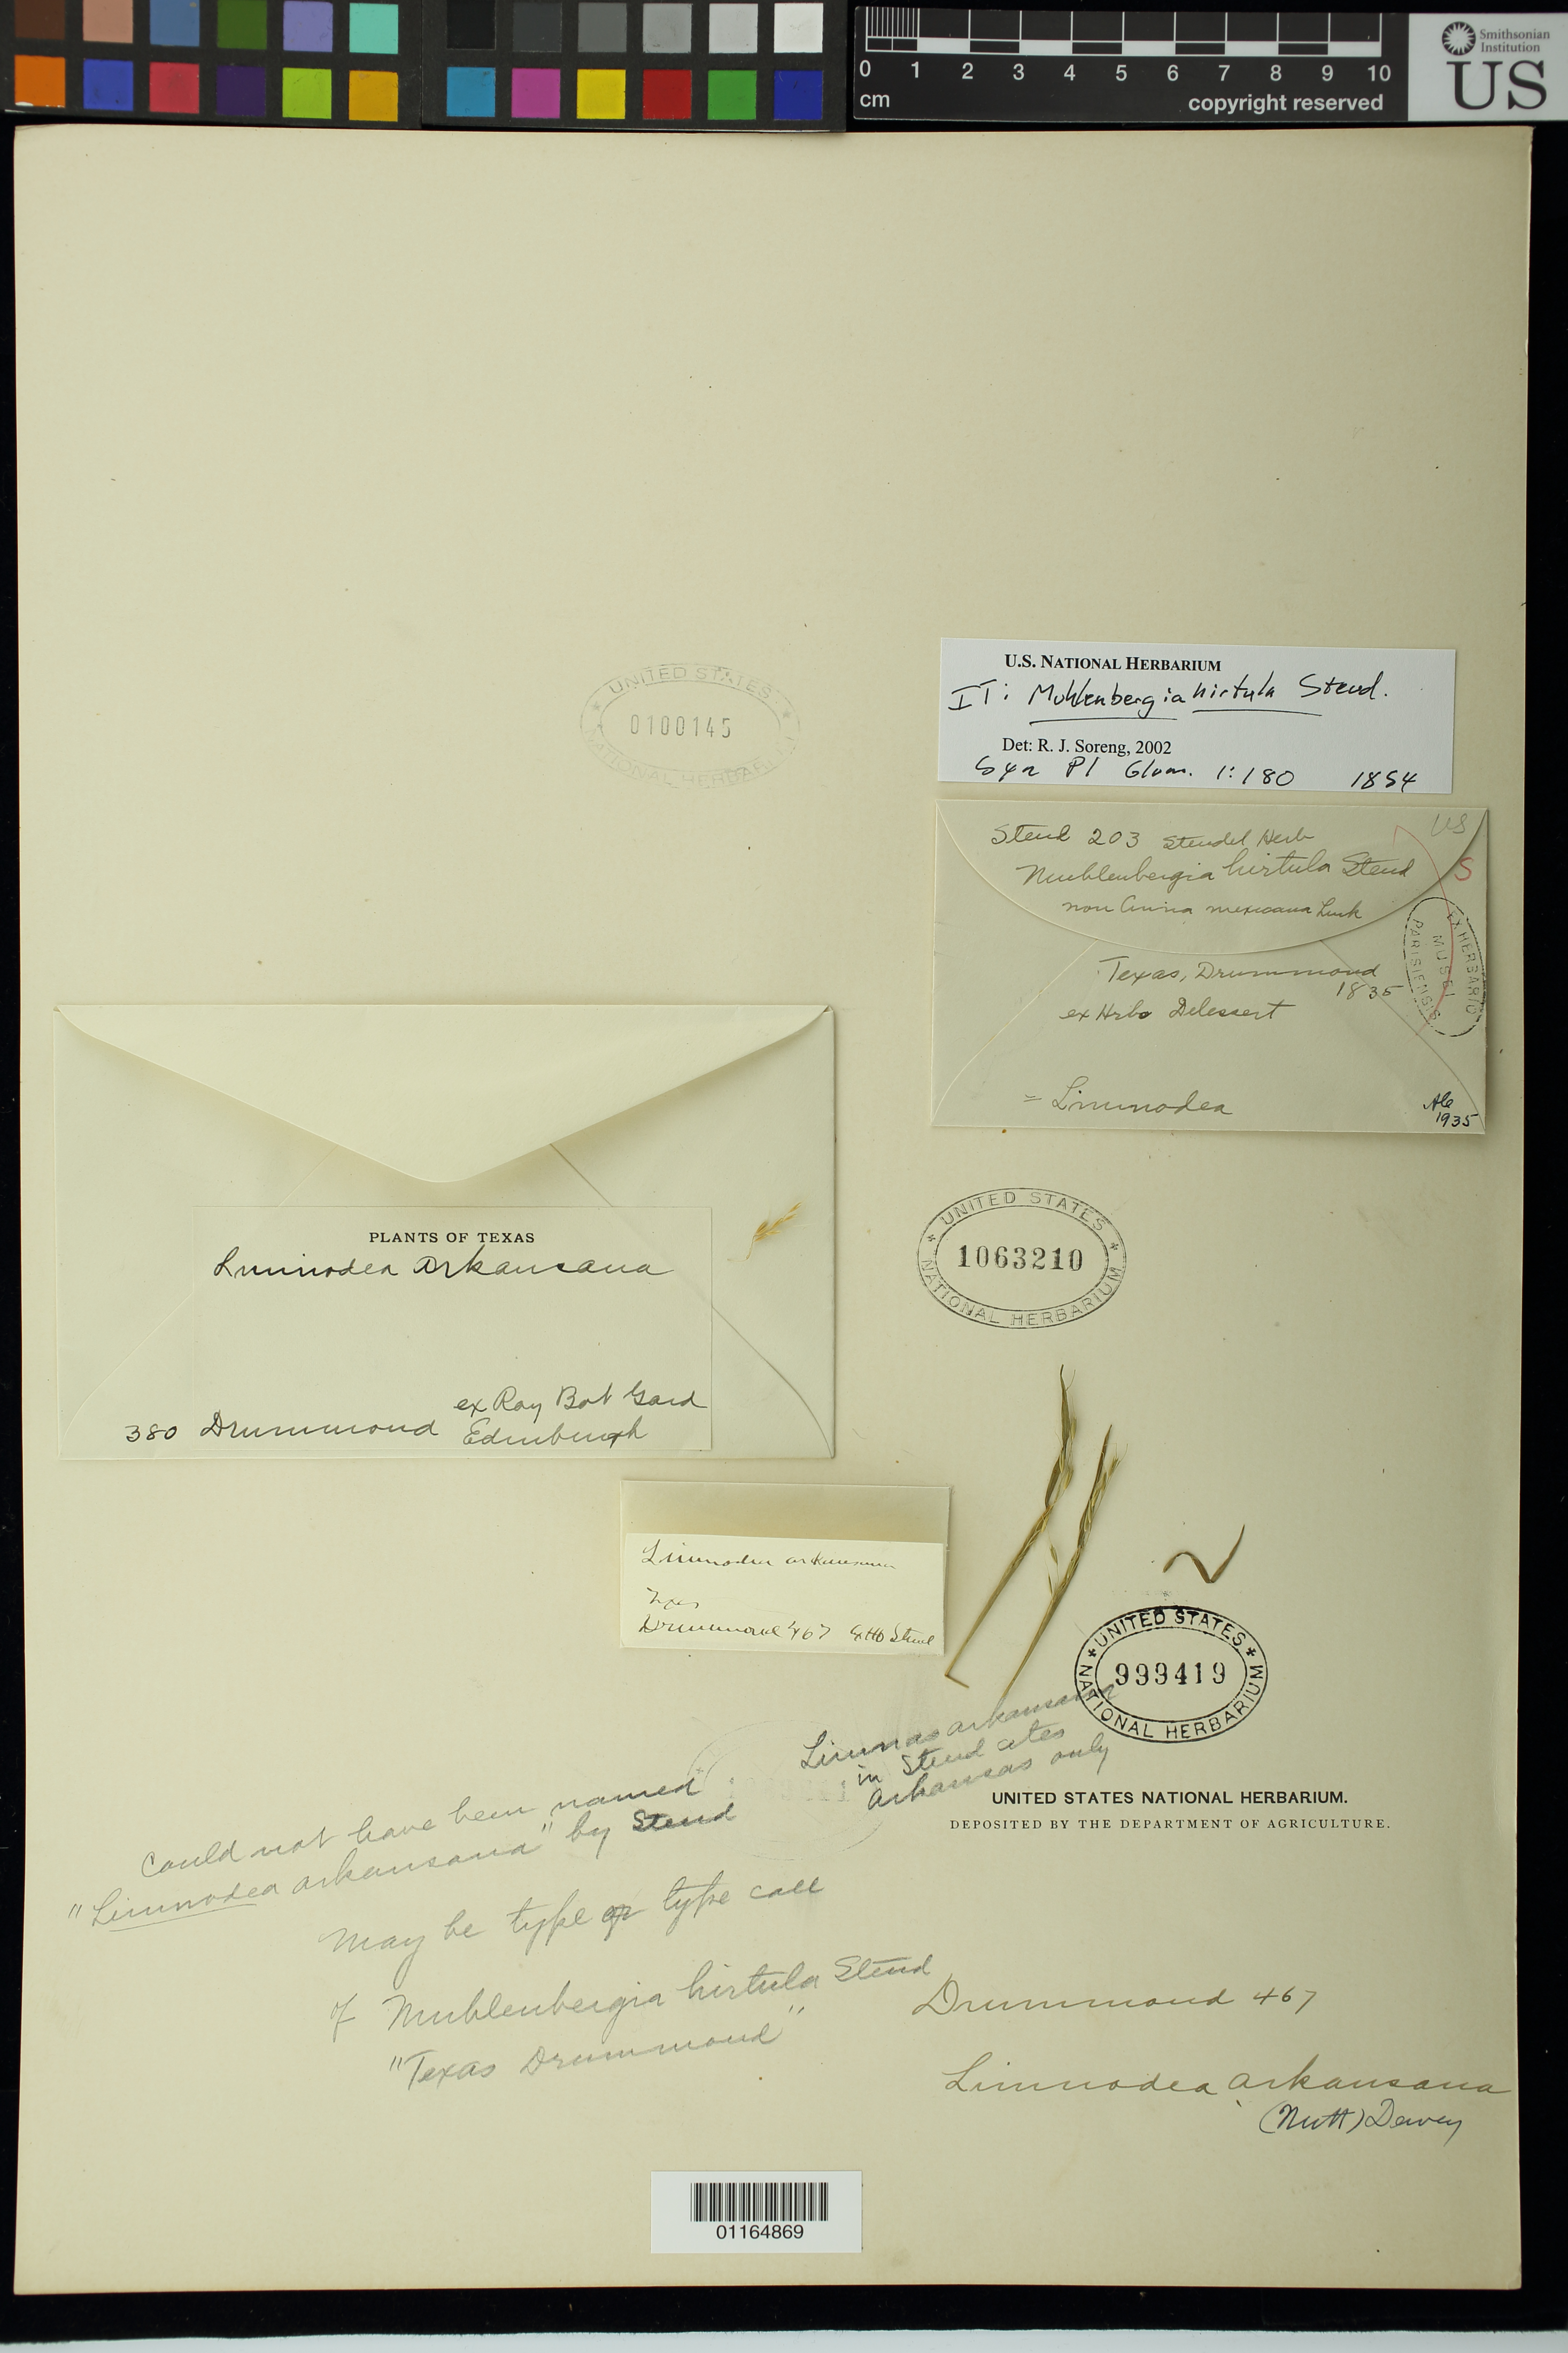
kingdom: Plantae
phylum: Tracheophyta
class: Liliopsida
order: Poales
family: Poaceae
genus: Muhlenbergia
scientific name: Muhlenbergia hirtula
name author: Steud.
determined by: Soreng, Robert J., Research Associate (BOT), Smithsonian Institution - National Museum of Natural History (UNITED STATES)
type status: Type Collection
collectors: T. Drummond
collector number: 467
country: United States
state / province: Texas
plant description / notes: Fragmentary material of type specimen ex herb. Steudel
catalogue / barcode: US 999419